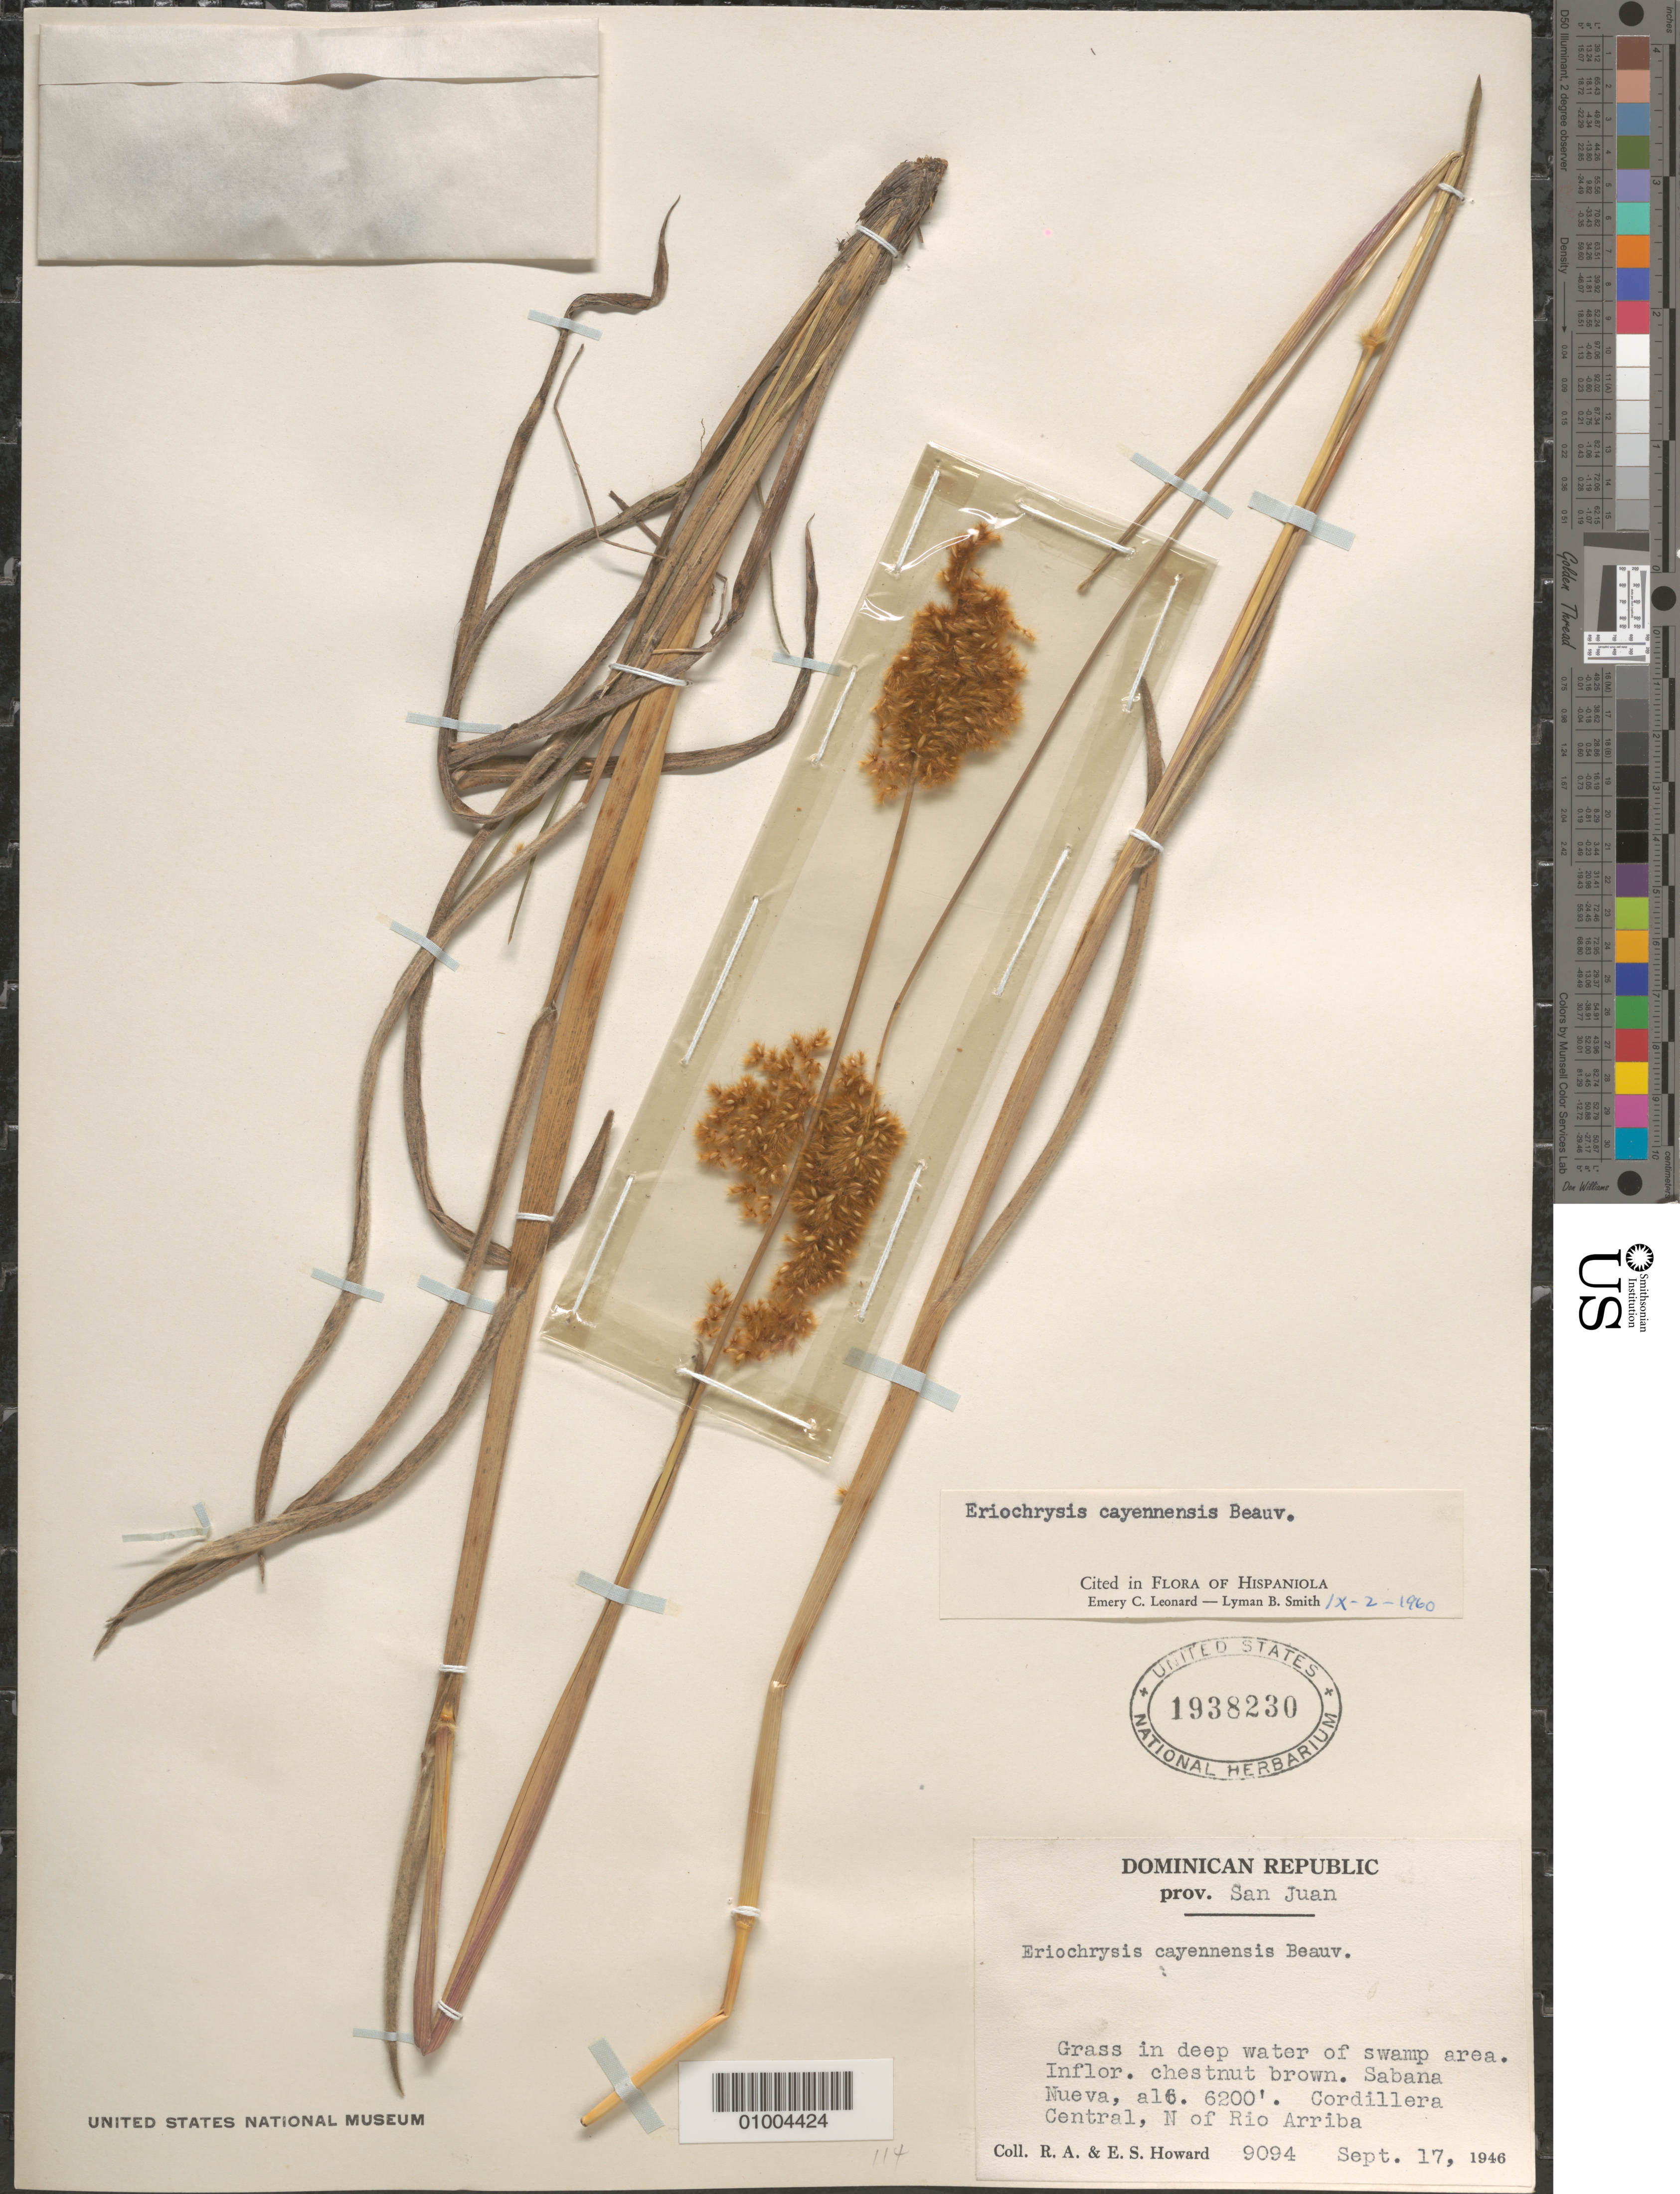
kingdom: Plantae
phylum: Tracheophyta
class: Liliopsida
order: Poales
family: Poaceae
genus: Eriochrysis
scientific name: Eriochrysis cayennensis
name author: P. Beauv.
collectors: R. A. Howard & E. S. Howard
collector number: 9094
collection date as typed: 17 Sep 1946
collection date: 1946-09-17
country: Dominican Republic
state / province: San Juan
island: Hispaniola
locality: Cordillera Central, Sabana Nueva, N of Rio Arriba, deep water of swamp area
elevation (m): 1890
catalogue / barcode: US 1938230